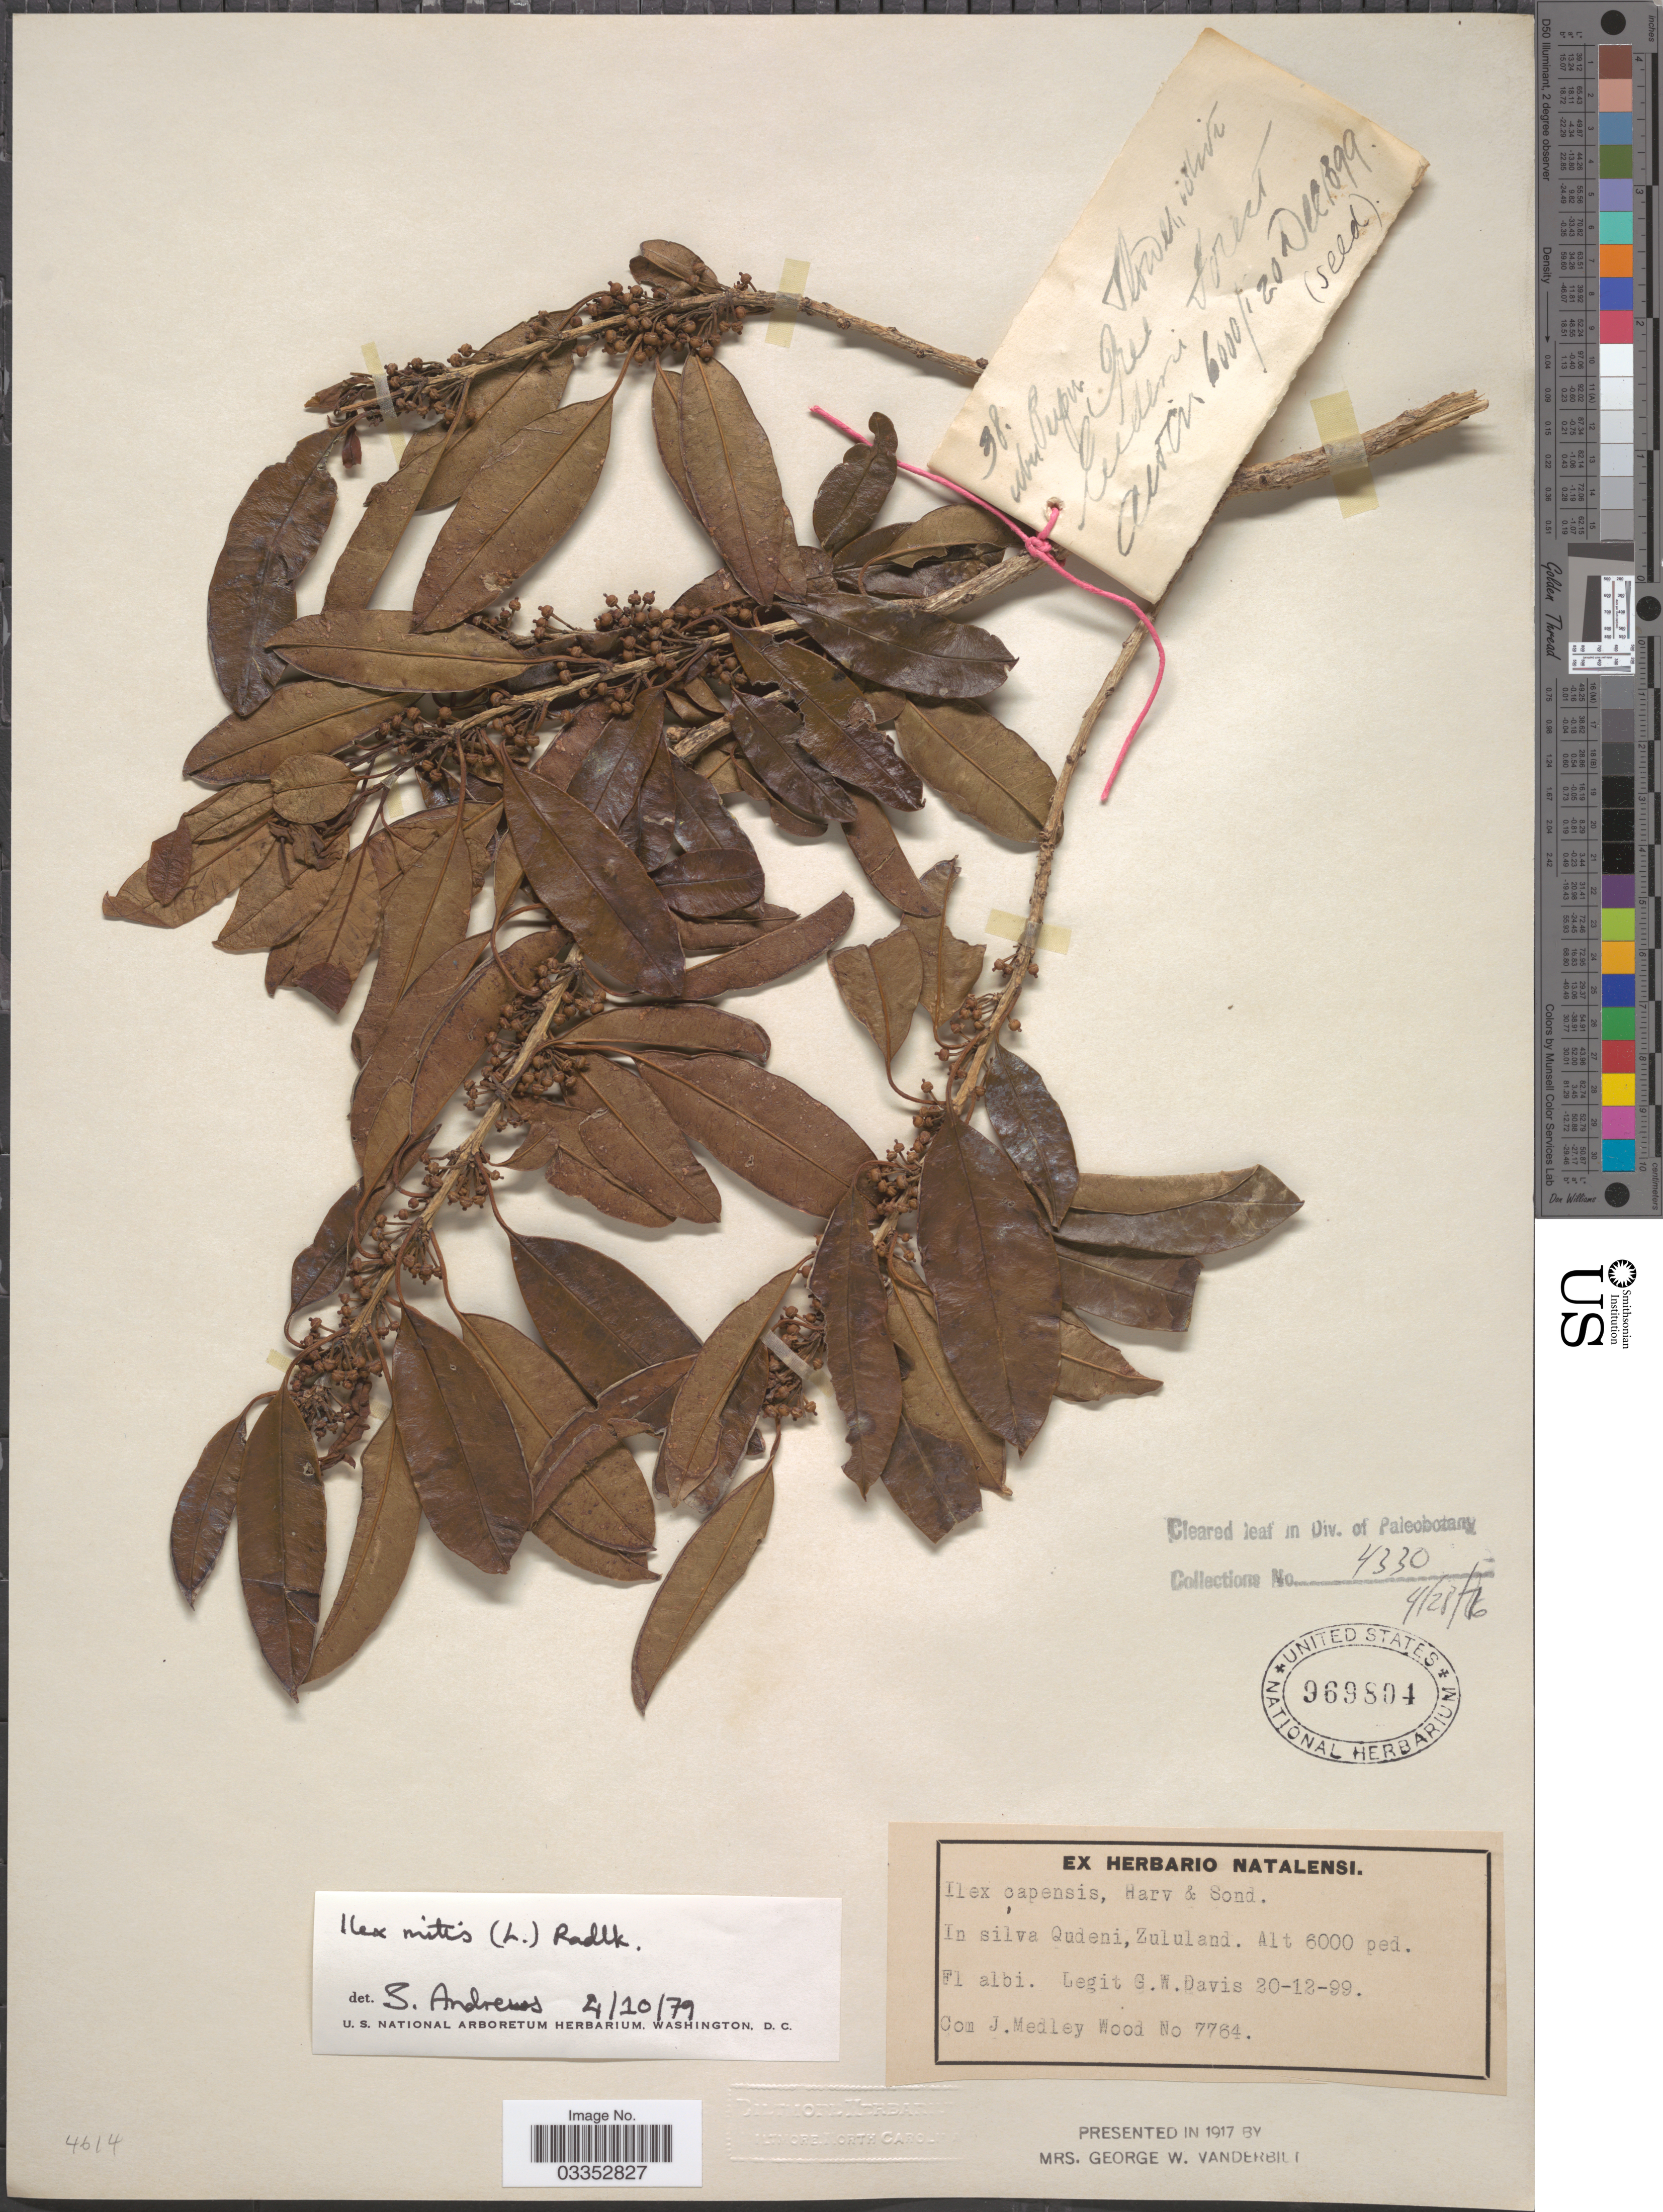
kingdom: Plantae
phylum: Tracheophyta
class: Magnoliopsida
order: Aquifoliales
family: Aquifoliaceae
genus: Ilex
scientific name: Ilex mitis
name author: (L.) Radlk.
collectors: J. Medley Wood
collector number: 7764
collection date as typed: Transcribed d/m/y: 20/12/99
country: South Africa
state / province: KwaZulu-Natal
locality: In silva Qudeni, Zululand.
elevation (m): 1829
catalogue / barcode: US 969804